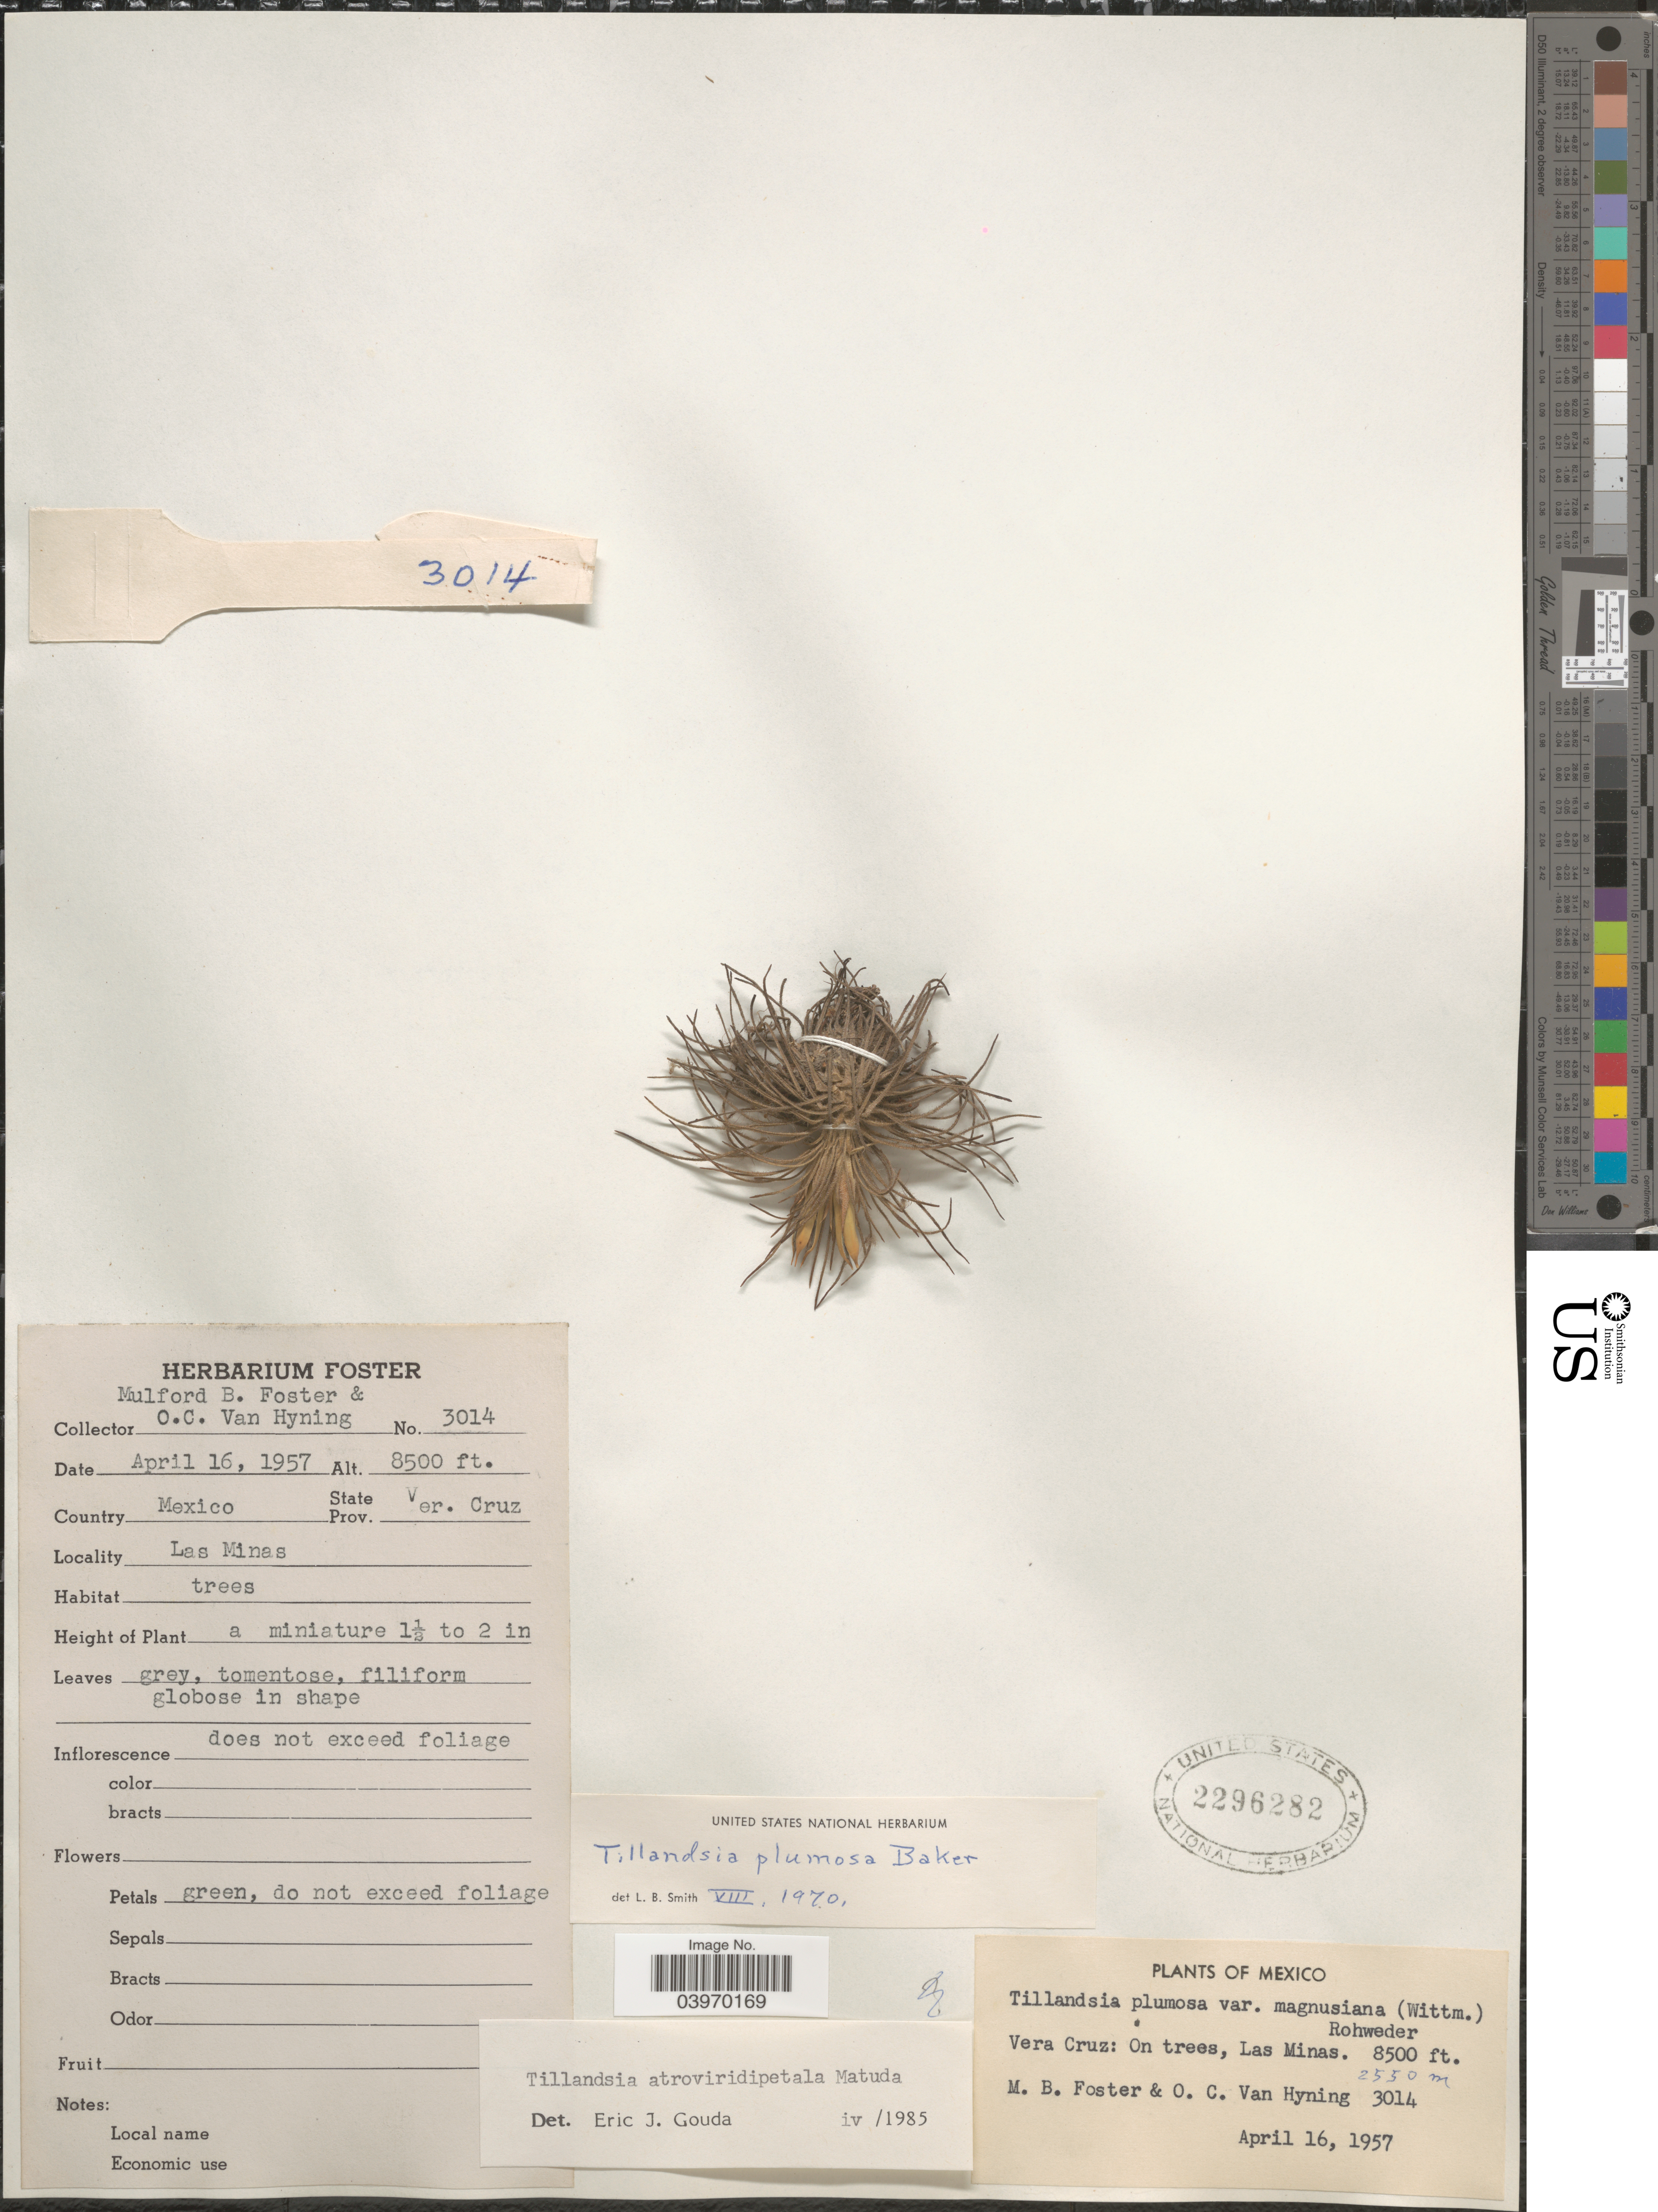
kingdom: Plantae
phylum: Tracheophyta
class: Liliopsida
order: Poales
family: Bromeliaceae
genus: Tillandsia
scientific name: Tillandsia plumosa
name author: Baker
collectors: M. B. Foster & O. Van Hyning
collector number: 3014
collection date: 1957-04-16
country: Mexico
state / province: Veracruz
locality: State Prov. Vera Cruz. Las Minas.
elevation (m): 2591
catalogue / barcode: US 2296282